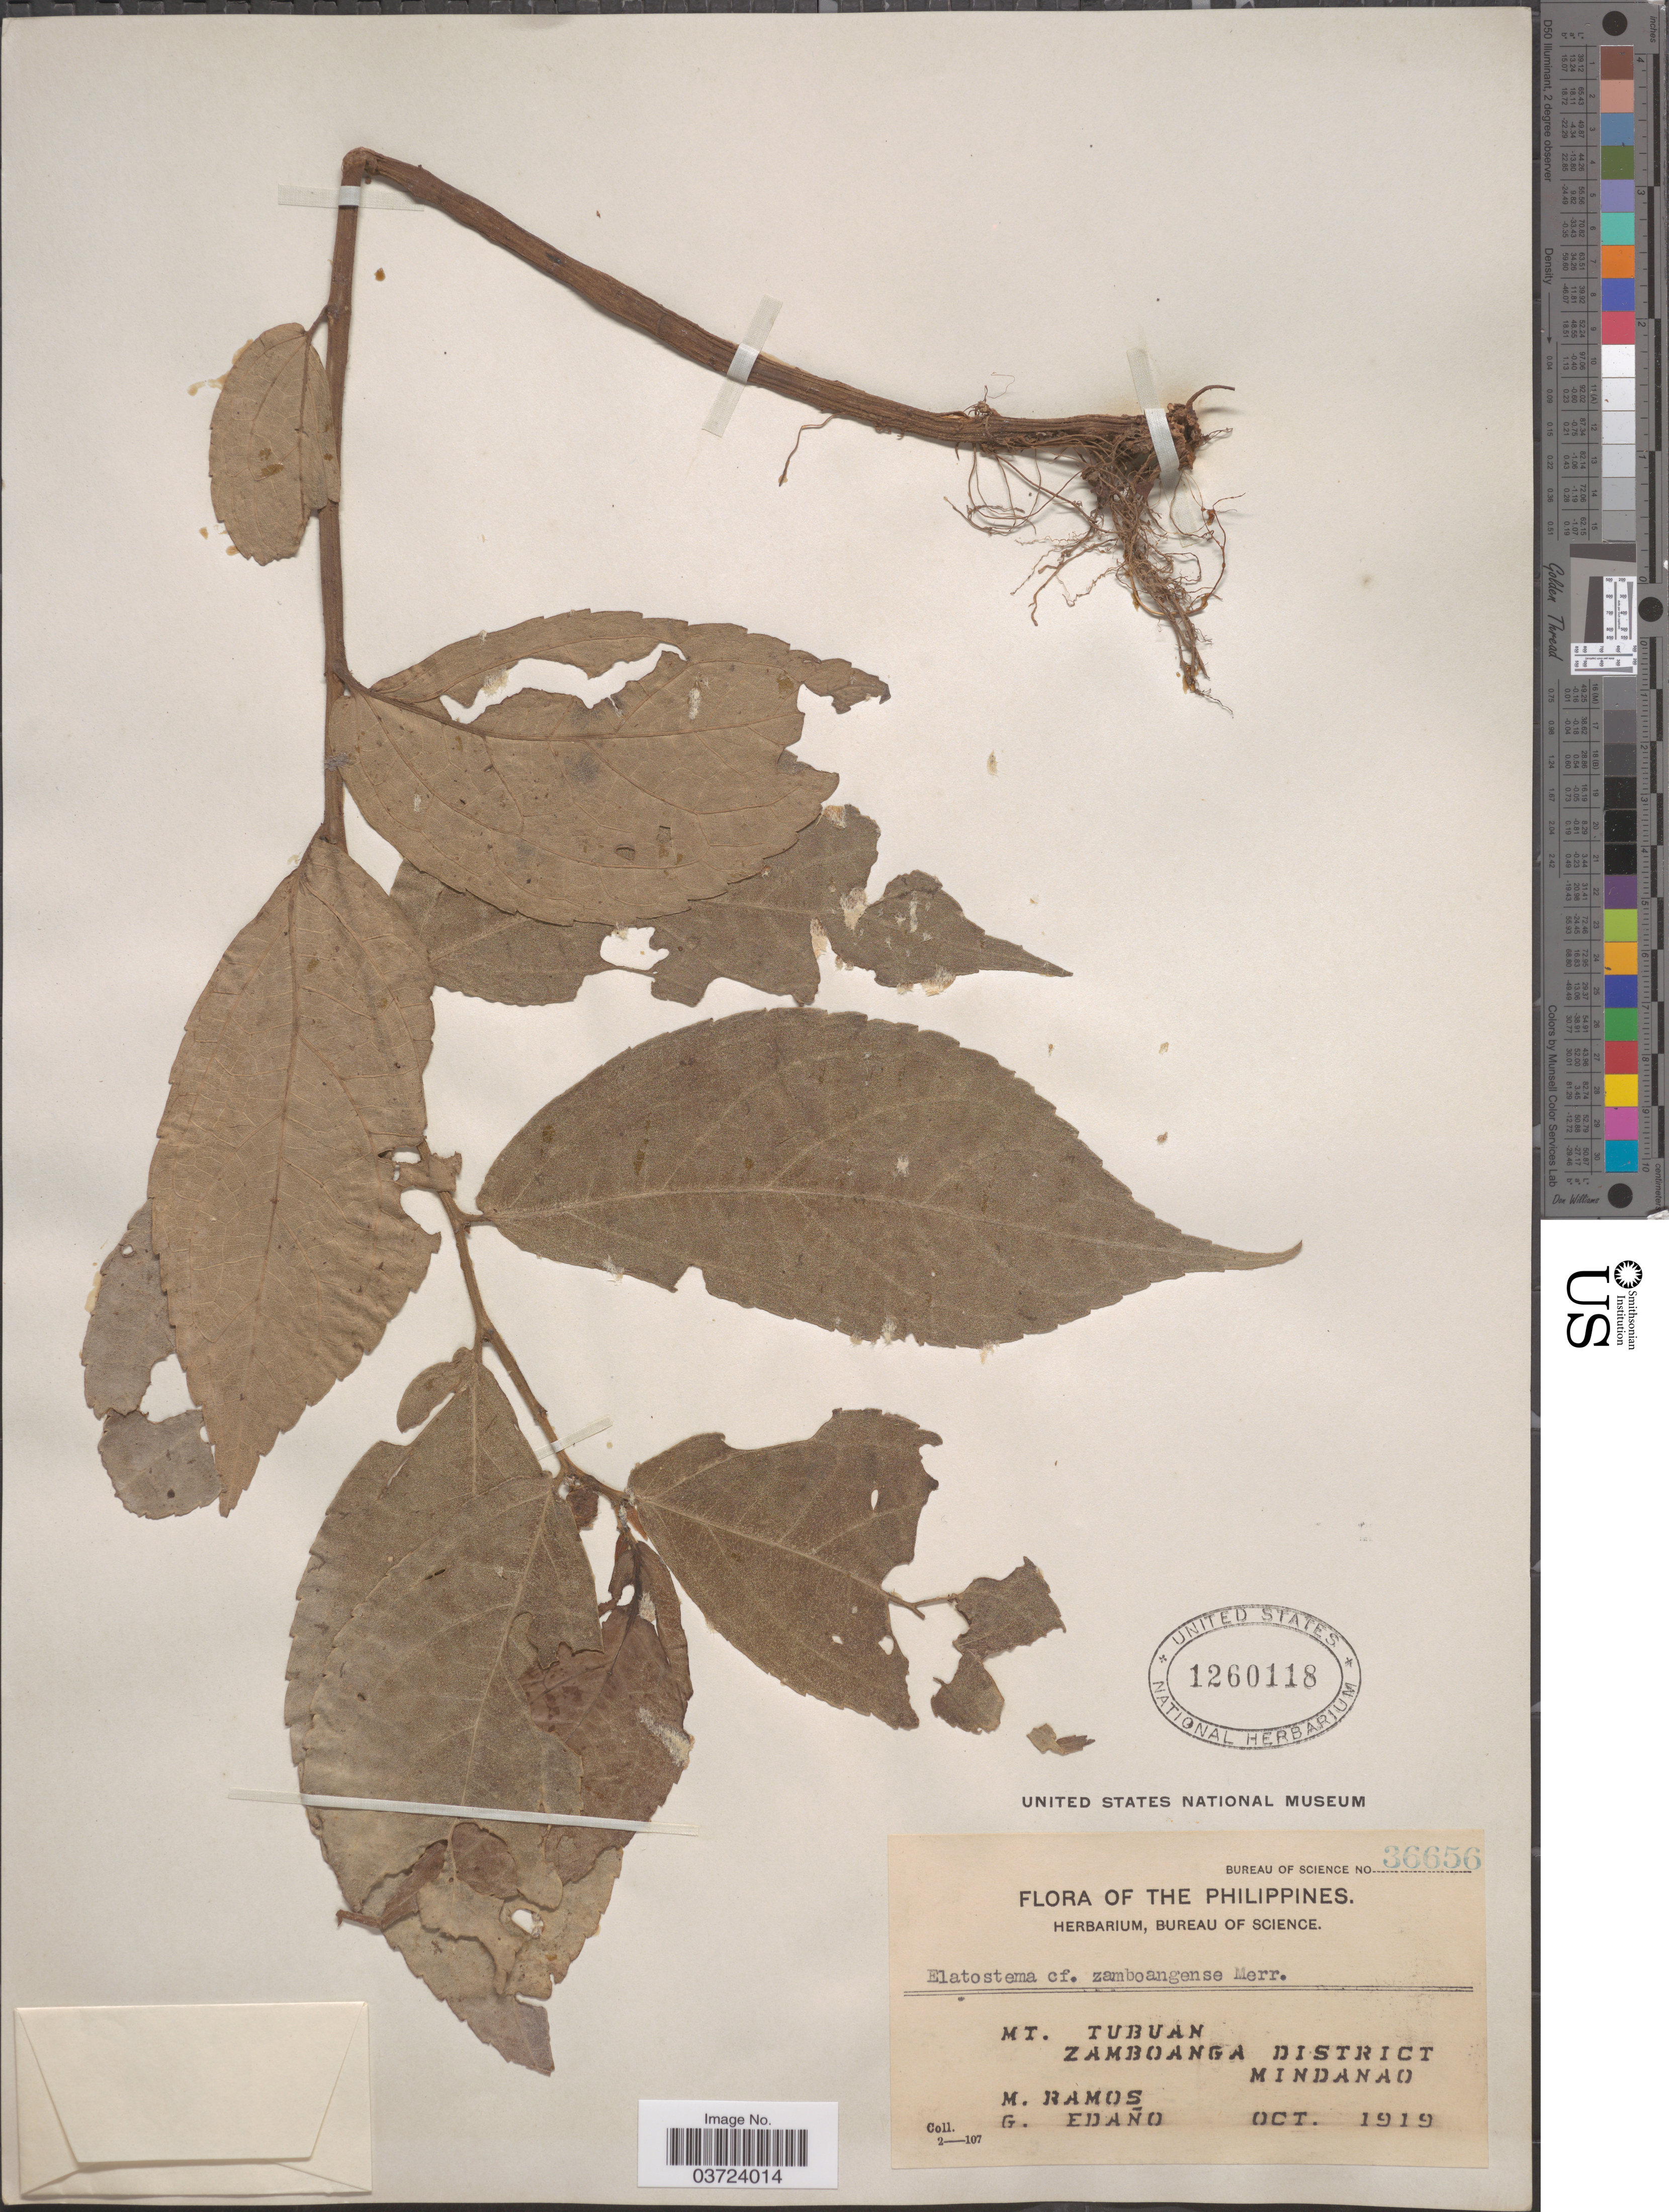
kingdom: Plantae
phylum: Tracheophyta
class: Magnoliopsida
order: Rosales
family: Urticaceae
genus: Elatostema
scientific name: Elatostema zamboangense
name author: Merr.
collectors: M. Ramos & G. Edaño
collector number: Bureau of Science 36656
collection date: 1919-10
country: Philippines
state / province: Zamboanga Peninsula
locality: Mt. Tubuan. Zamboanga District. Mindanao.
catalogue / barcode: US 1260118